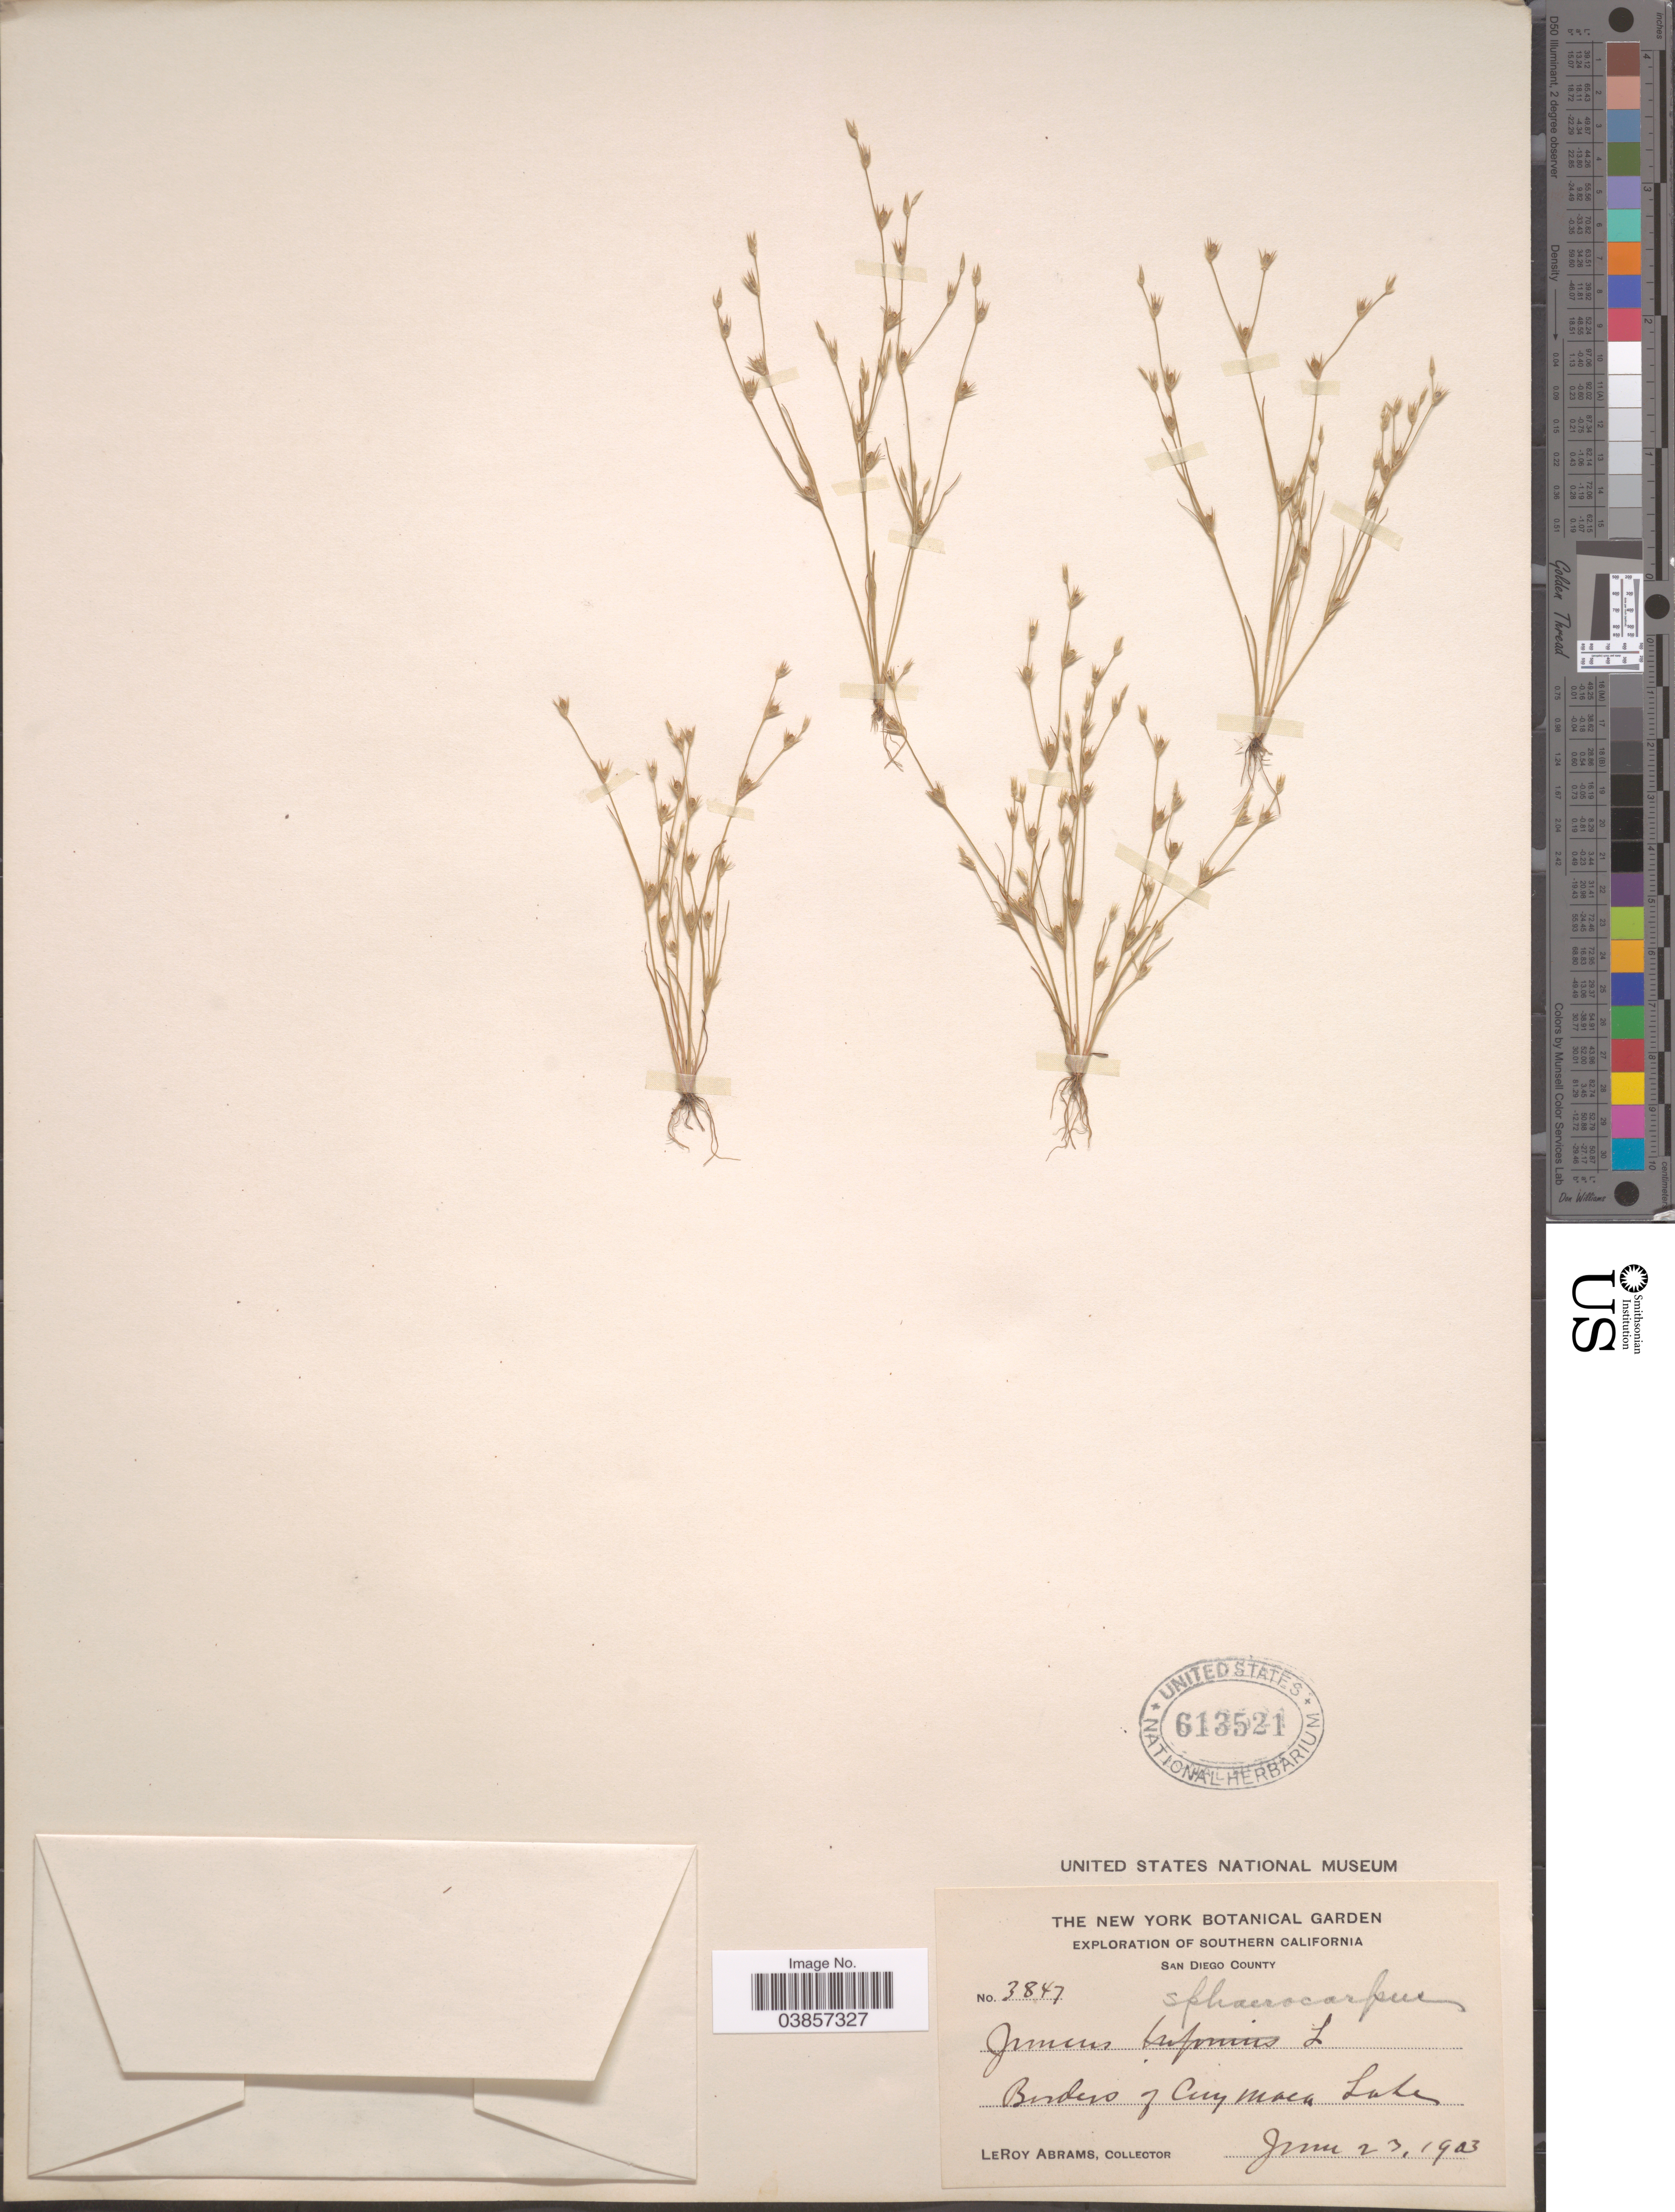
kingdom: Plantae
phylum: Tracheophyta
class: Liliopsida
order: Poales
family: Juncaceae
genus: Juncus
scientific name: Juncus sphaerocarpus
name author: Nees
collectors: L. Abrams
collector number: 3847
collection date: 1903-06-23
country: United States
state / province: California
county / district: San Diego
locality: Southern California. San Diego County. Borders of Cuy Maca Lake.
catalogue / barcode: US 613521